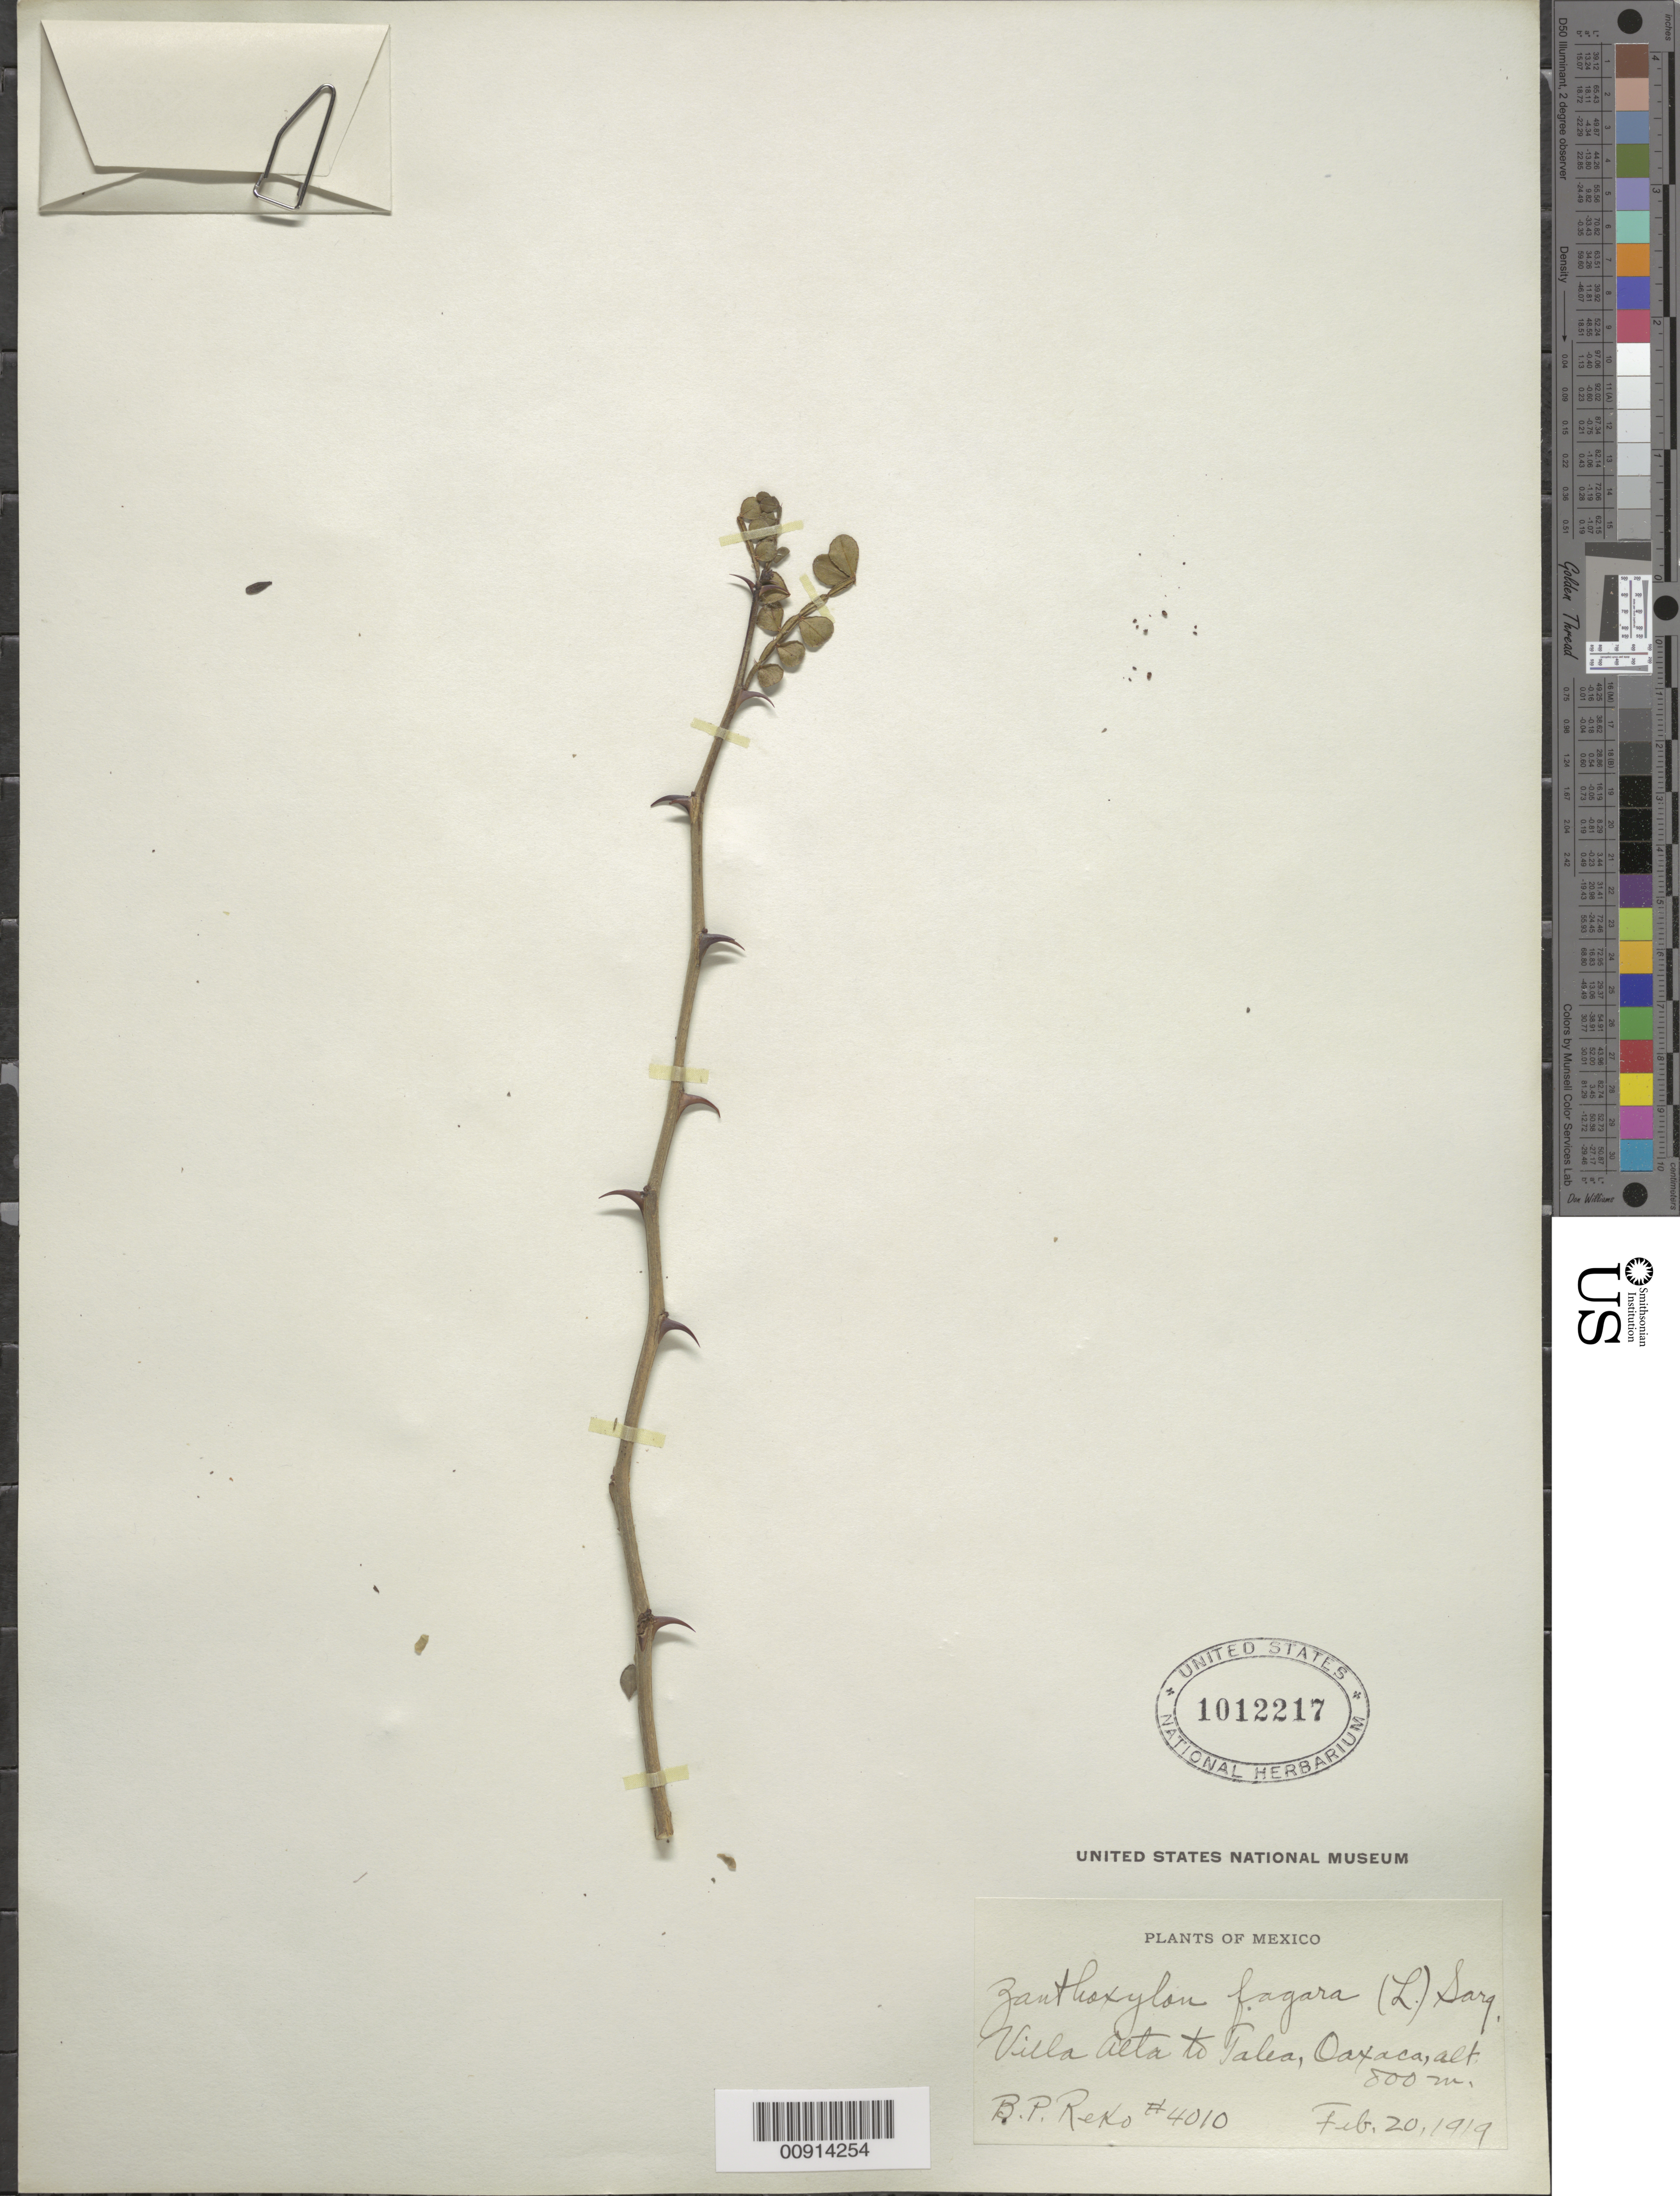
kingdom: Plantae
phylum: Tracheophyta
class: Magnoliopsida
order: Sapindales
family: Rutaceae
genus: Zanthoxylum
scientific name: Zanthoxylum fagara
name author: (L.) Sarg.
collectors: B. P. Reko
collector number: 4010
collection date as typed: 20 Feb 1919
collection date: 1919-02-20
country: Mexico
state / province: Oaxaca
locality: Villa Alta to Talea, Oaxaca.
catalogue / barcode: US 1012217